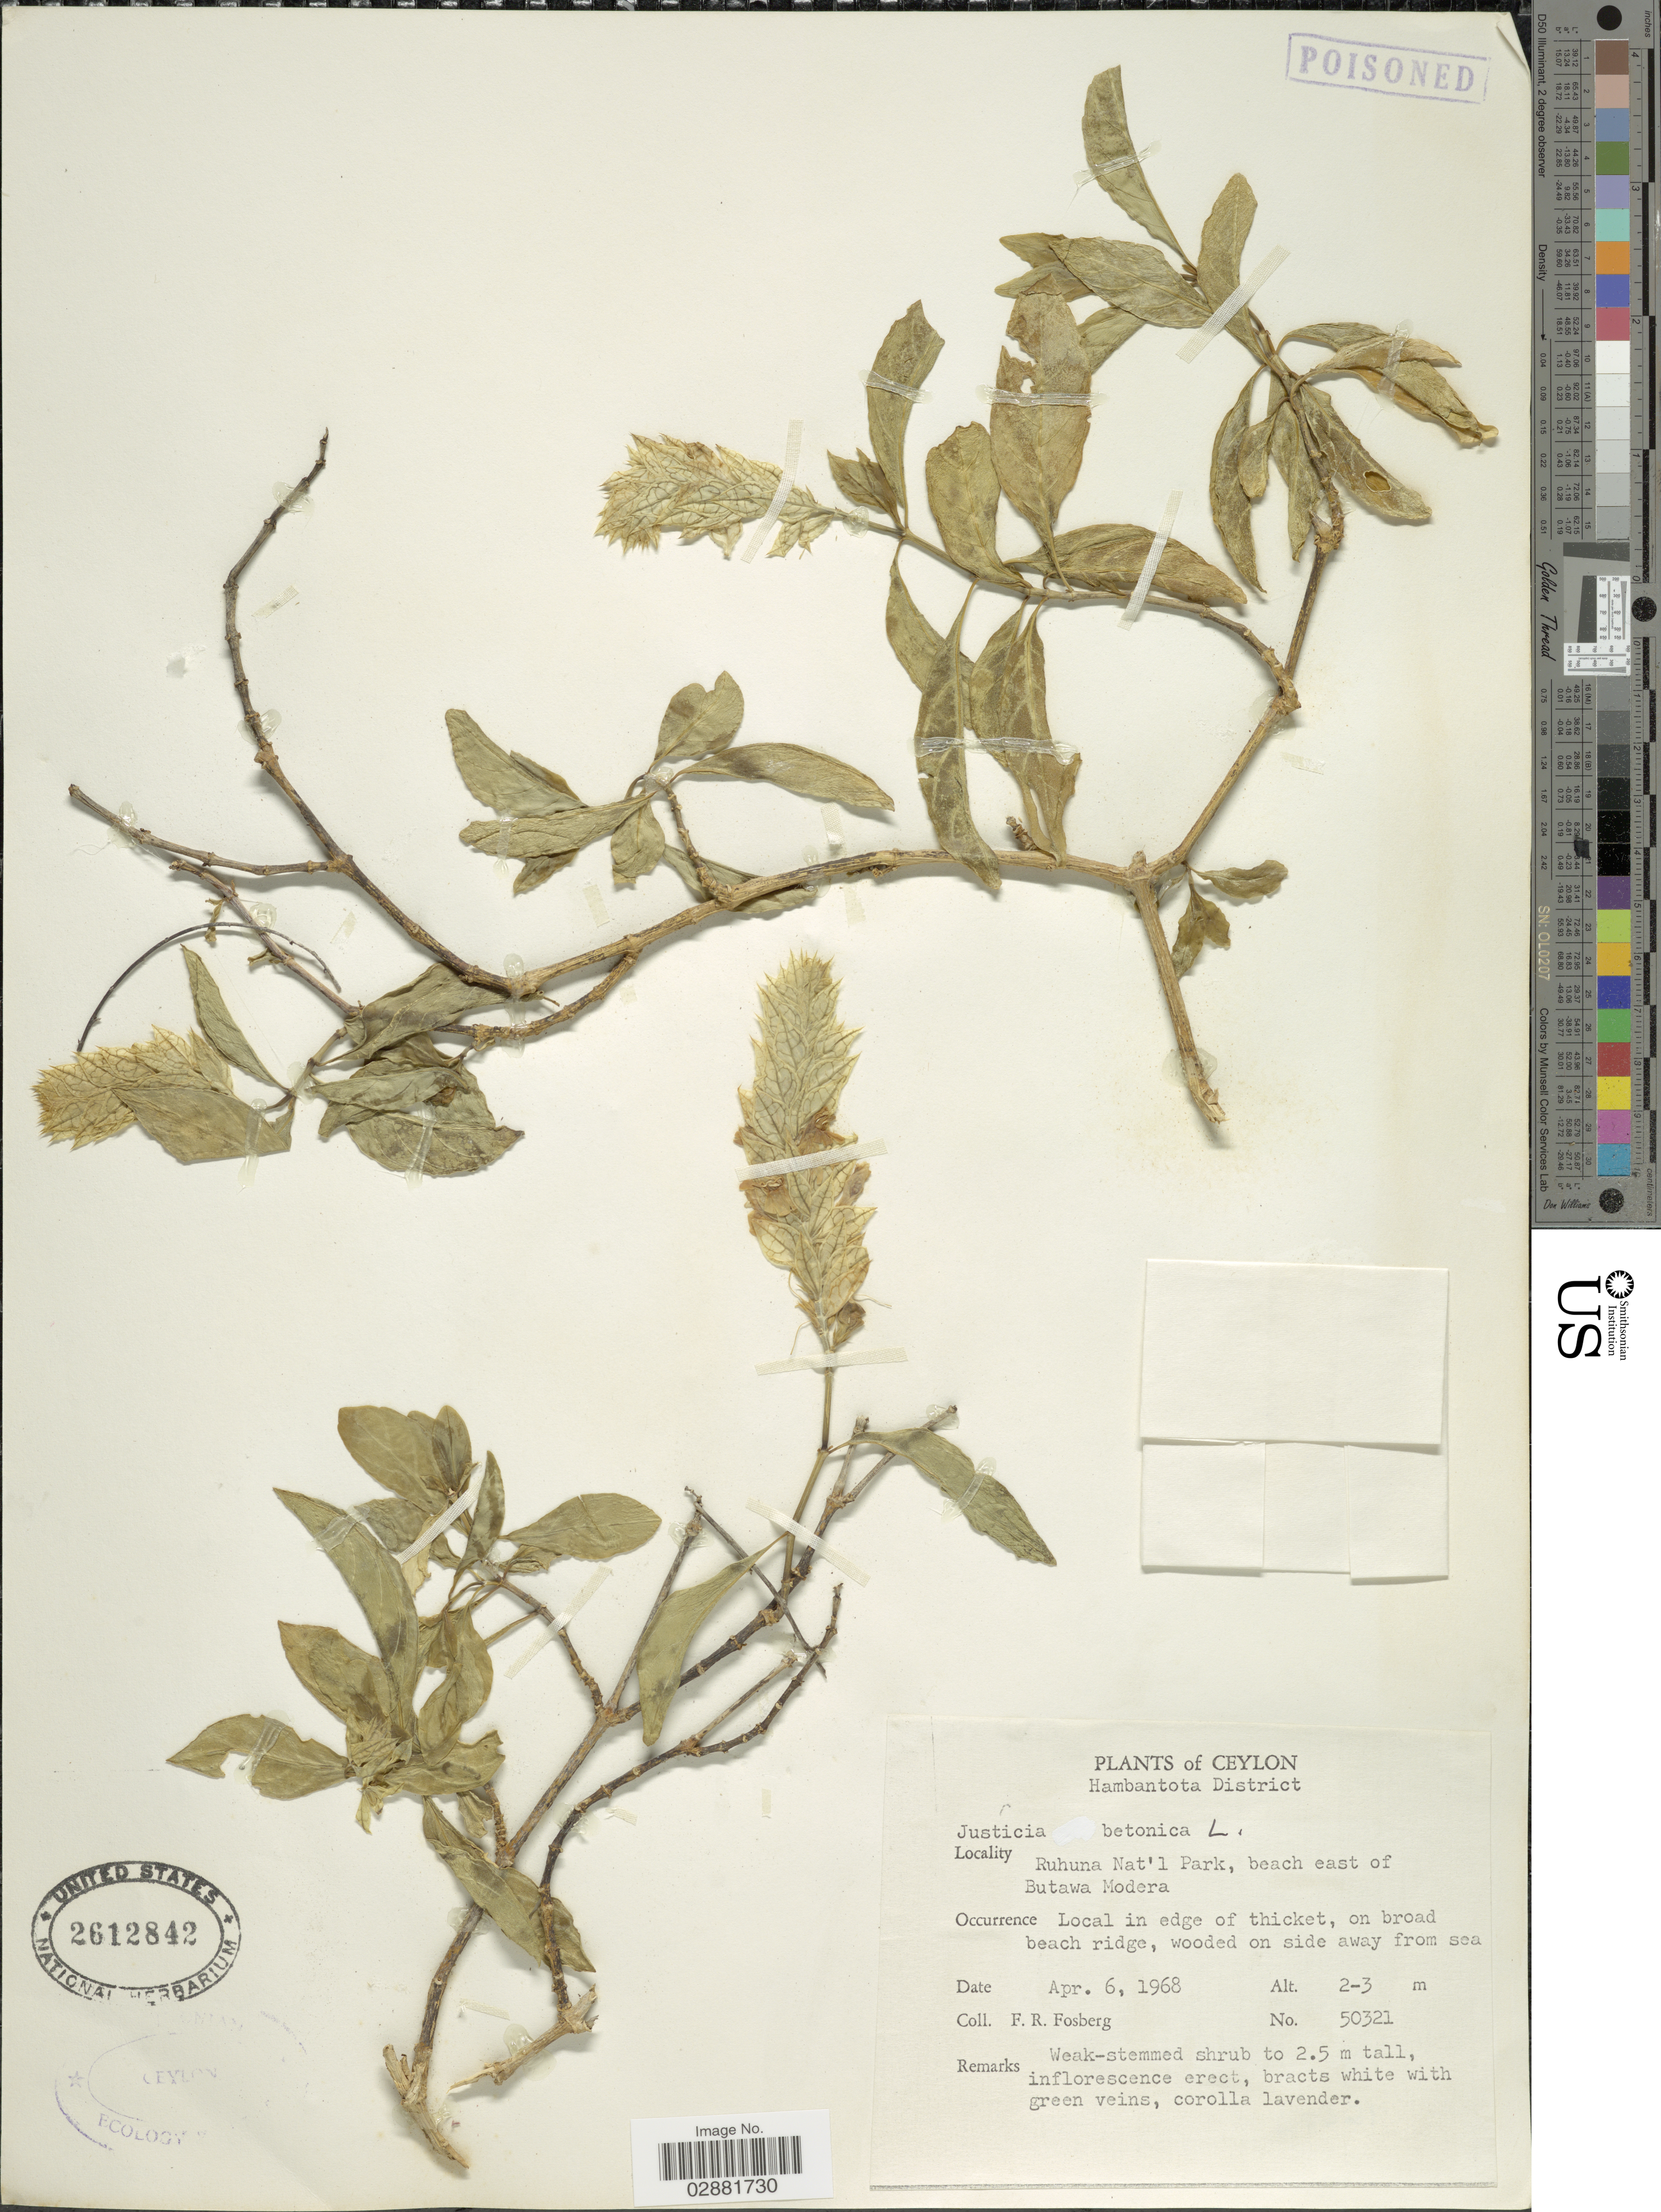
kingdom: Plantae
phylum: Tracheophyta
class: Magnoliopsida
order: Lamiales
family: Acanthaceae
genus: Justicia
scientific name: Justicia betonica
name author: L.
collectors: F. R. Fosberg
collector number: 50321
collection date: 1968-04-06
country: Sri Lanka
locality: Ceylon, Ruhuna Nat'l Park, beach east of Butawa Modera.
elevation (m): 2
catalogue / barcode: US 2612842